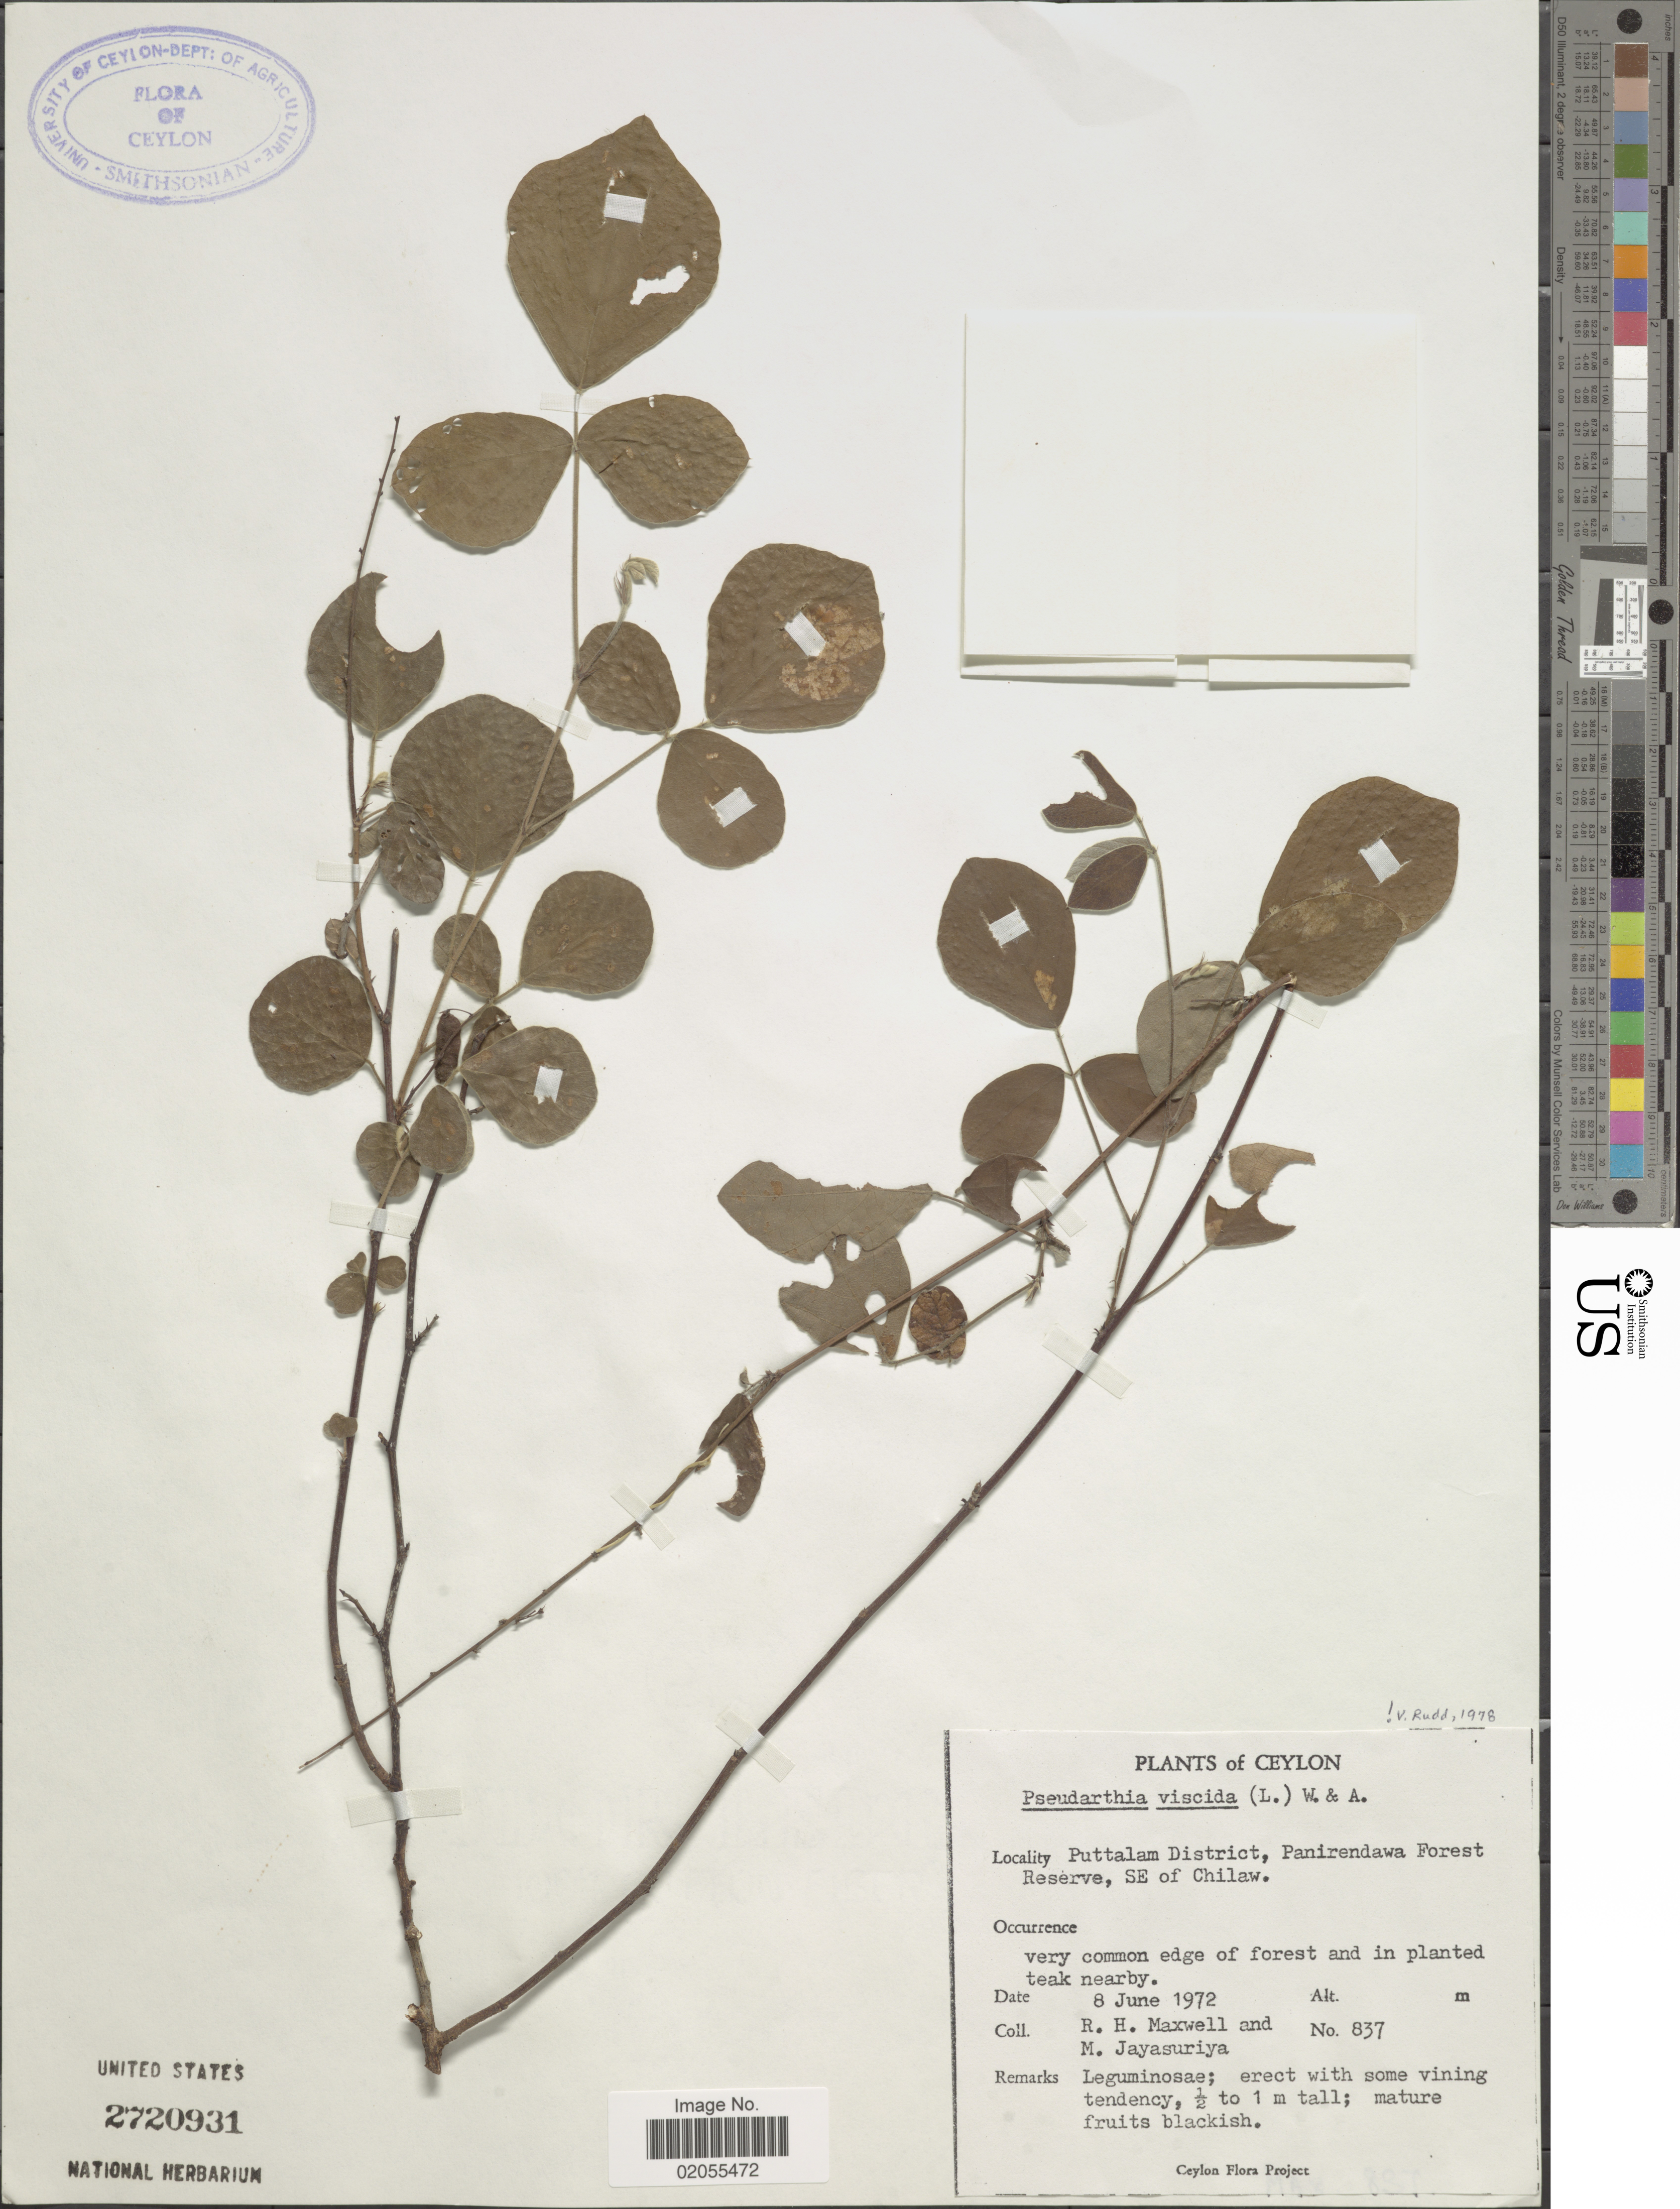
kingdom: Plantae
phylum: Tracheophyta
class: Magnoliopsida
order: Fabales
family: Fabaceae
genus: Pseudarthria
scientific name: Pseudarthria viscida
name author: (L.) Wight & Arn.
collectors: R. Maxwell & M. Jayasuriya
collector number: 837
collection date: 1972-06-08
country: Sri Lanka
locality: Ceylon, Puttalam District, Panirendawa Forest Reserve, SE of Chilaw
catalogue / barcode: US 2720931